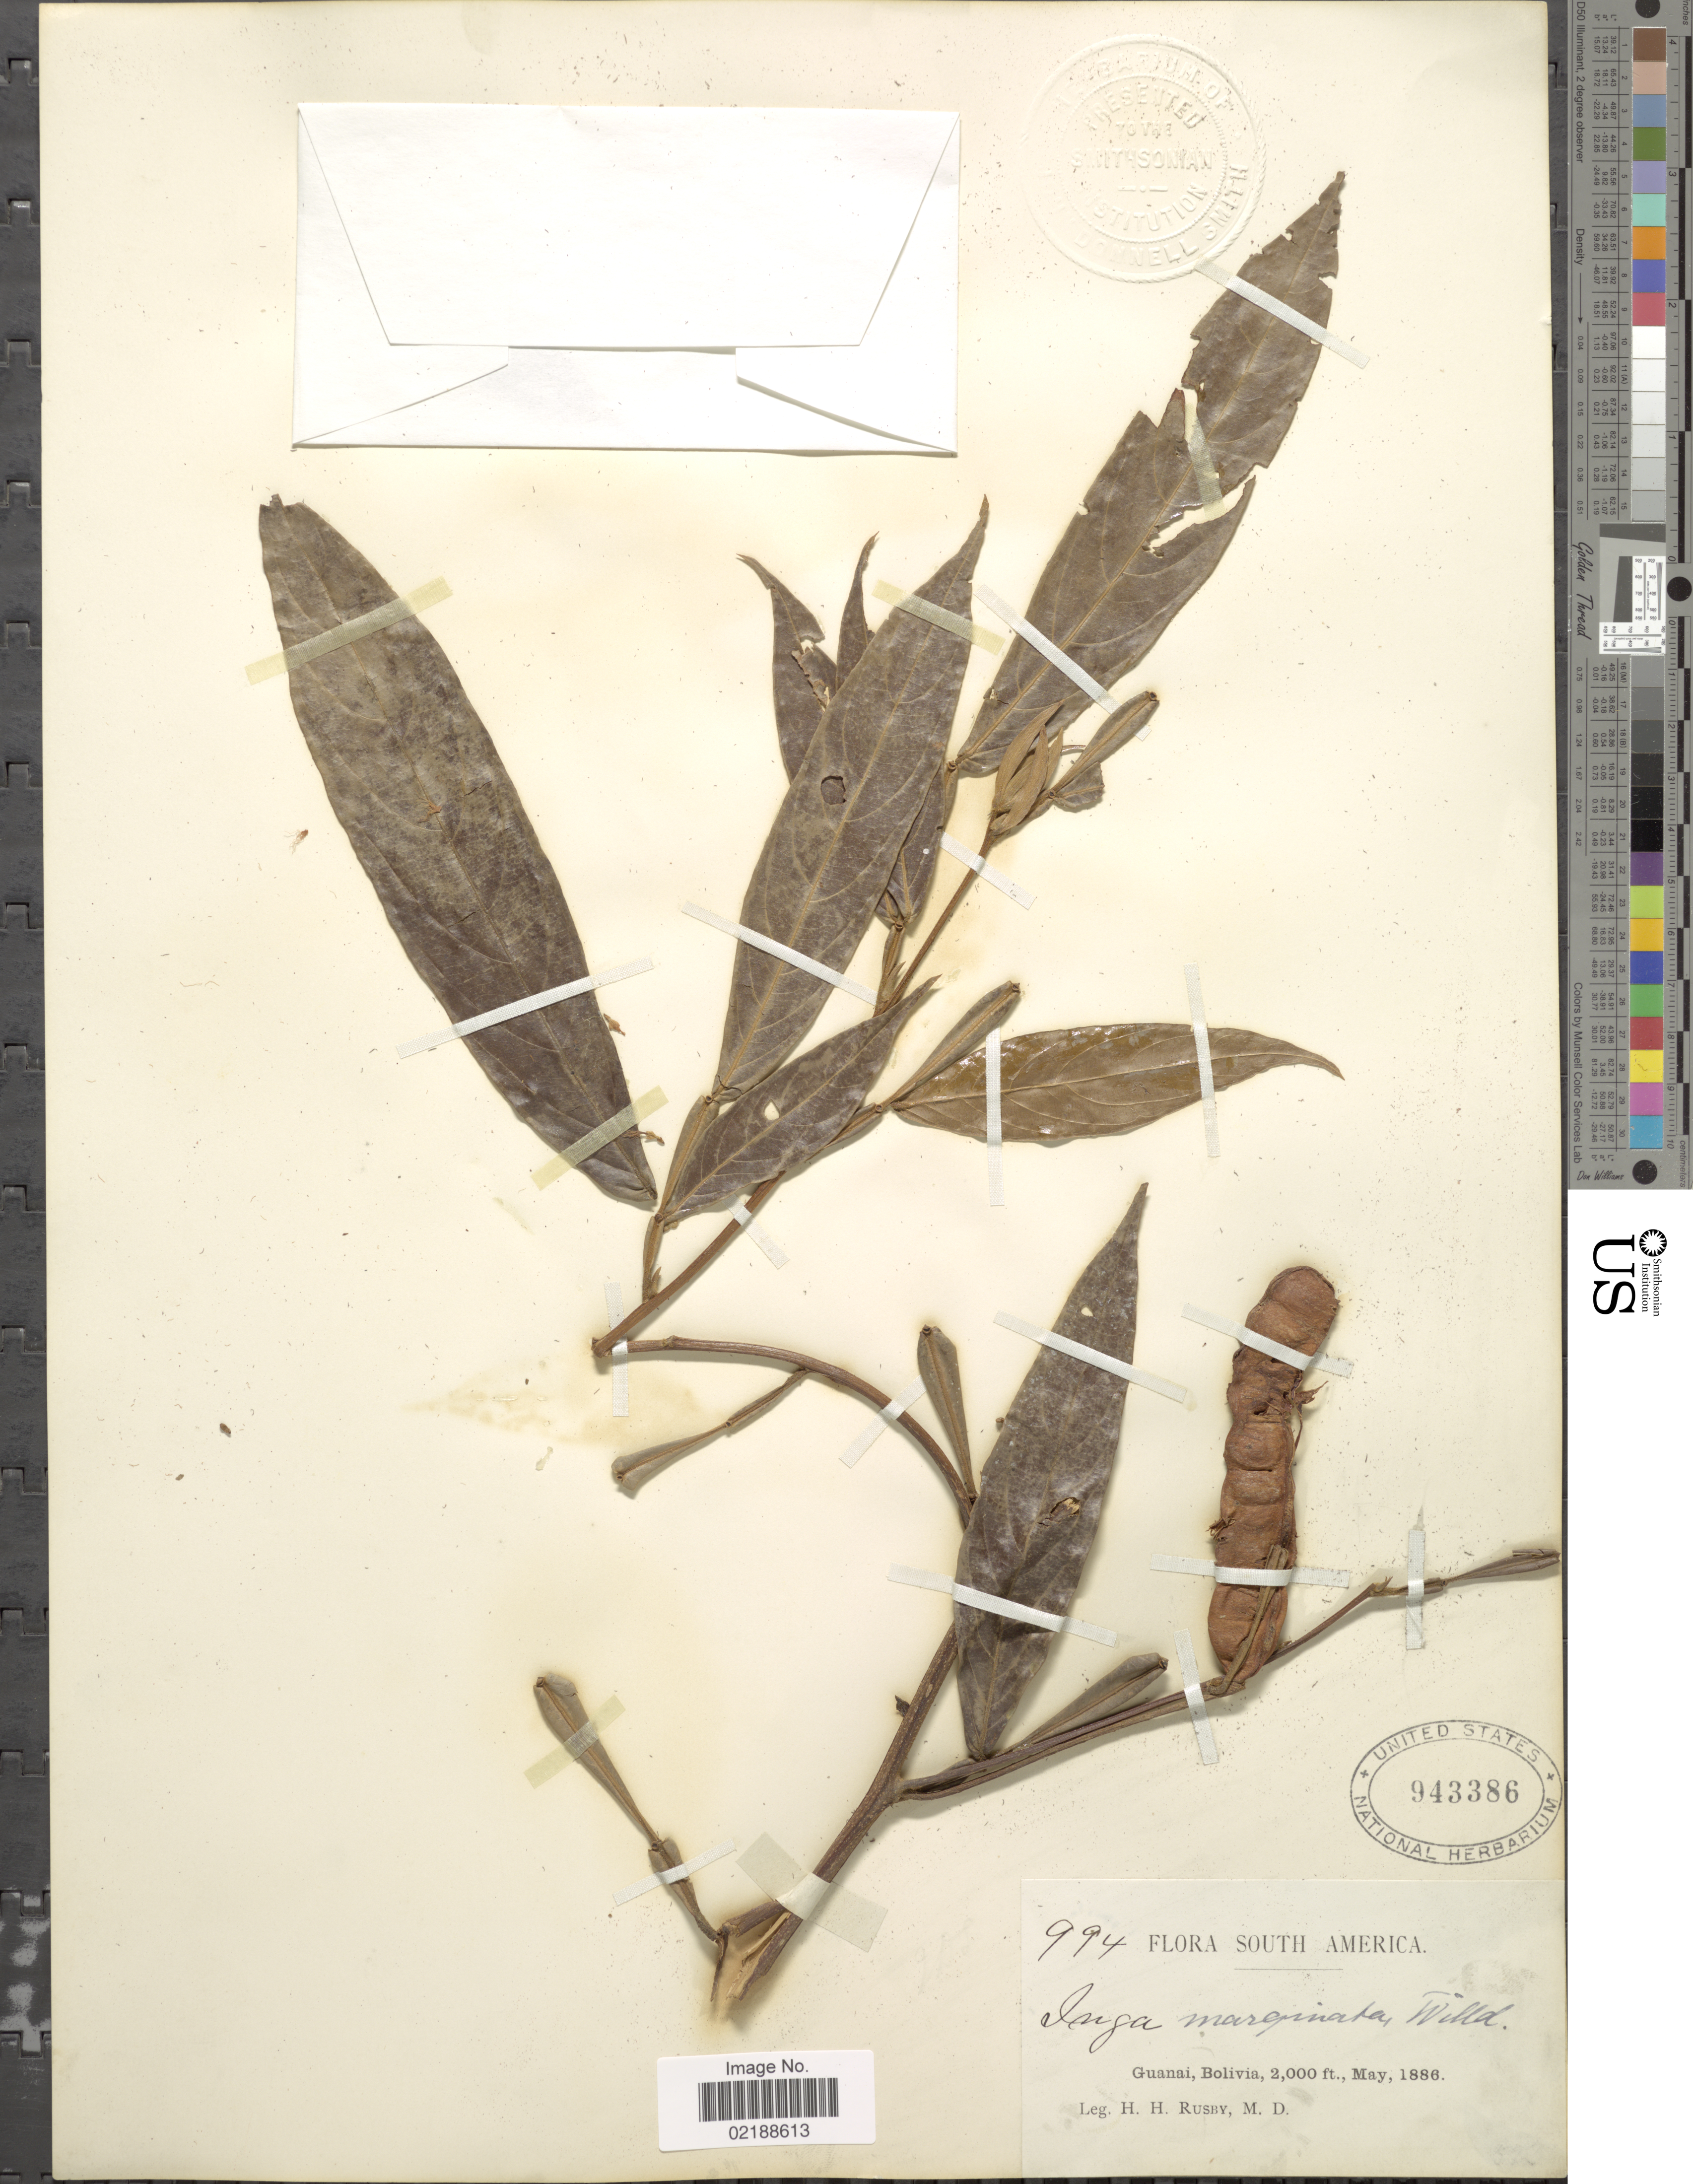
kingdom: Plantae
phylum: Tracheophyta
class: Magnoliopsida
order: Fabales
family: Fabaceae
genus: Inga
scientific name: Inga marginata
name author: Willd.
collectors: H. H. Rusby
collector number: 994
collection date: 1886-05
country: Bolivia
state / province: La Páz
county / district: Larecaja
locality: Guanay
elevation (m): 610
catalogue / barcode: US 943386